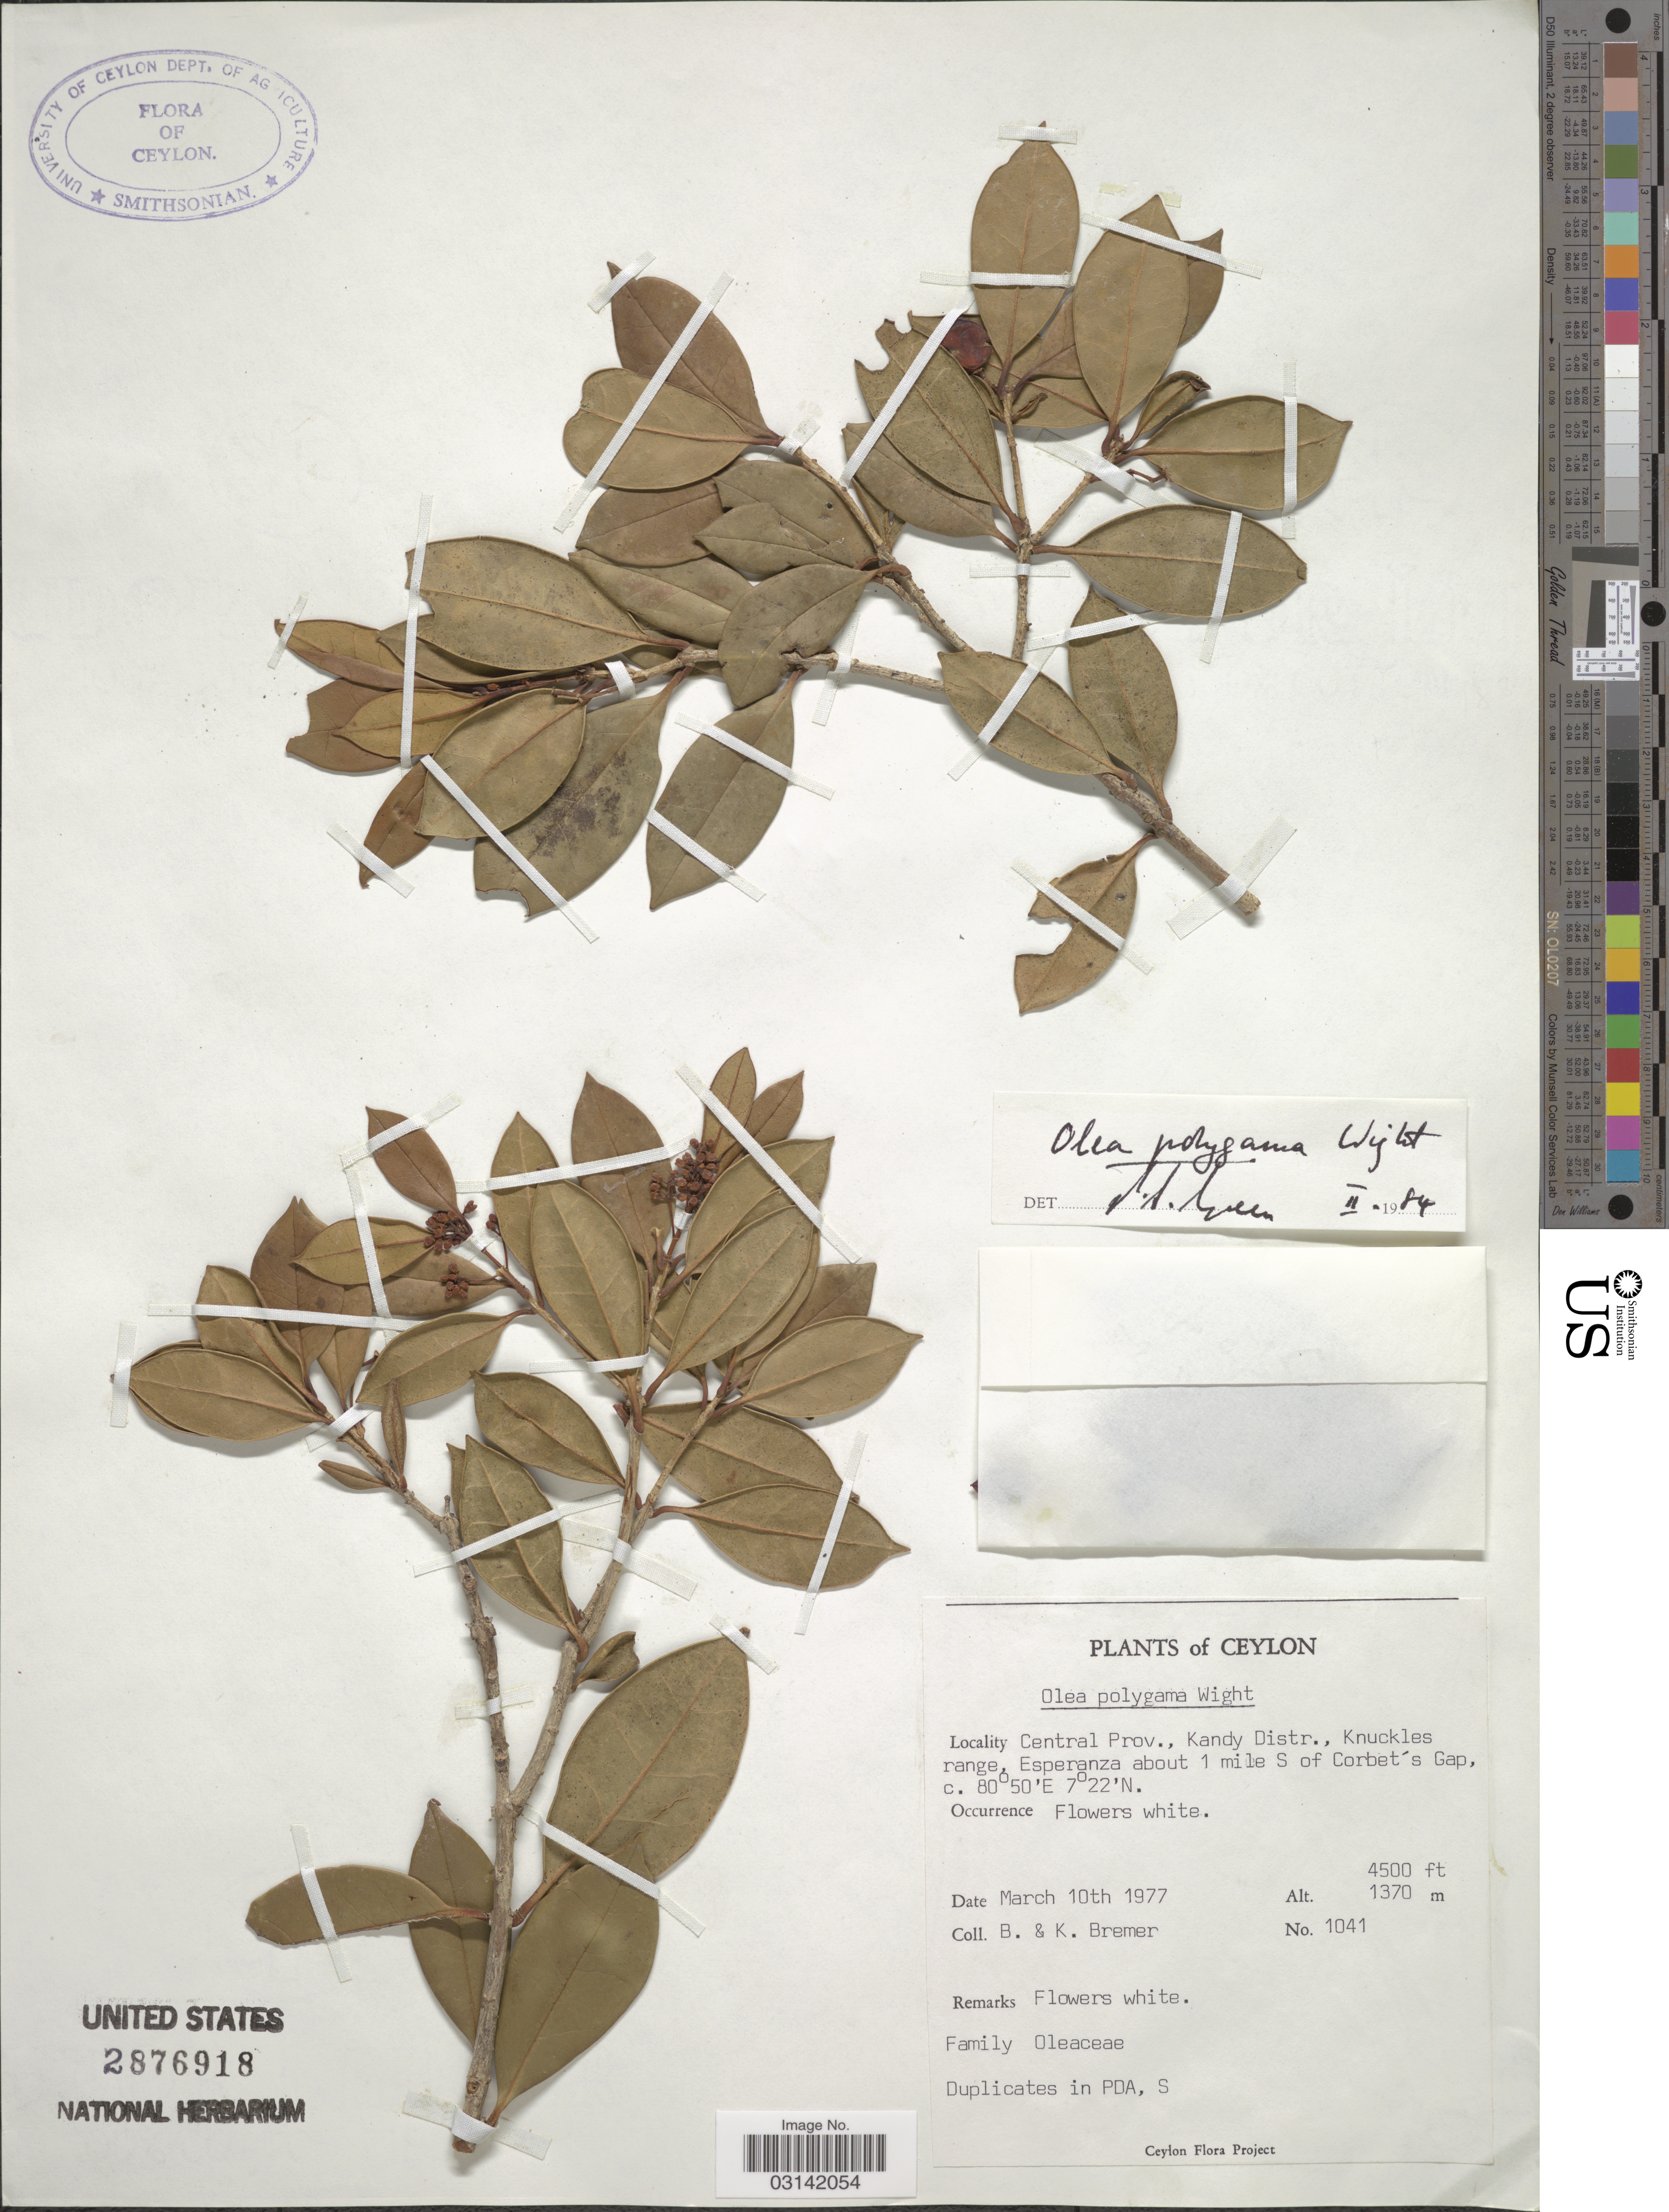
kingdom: Plantae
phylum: Tracheophyta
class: Magnoliopsida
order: Lamiales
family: Oleaceae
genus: Tetrapilus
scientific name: Tetrapilus polygamus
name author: (Wight) L.A.S. Johnson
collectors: B. Bremer & K. Bremer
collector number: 1041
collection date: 1977-03-10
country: Sri Lanka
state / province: Central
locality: Ceylon, Kandy Distr., Knuckles range, Esperanza about 1 mile S of Corbet's Gap.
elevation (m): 1372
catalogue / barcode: US 2876918